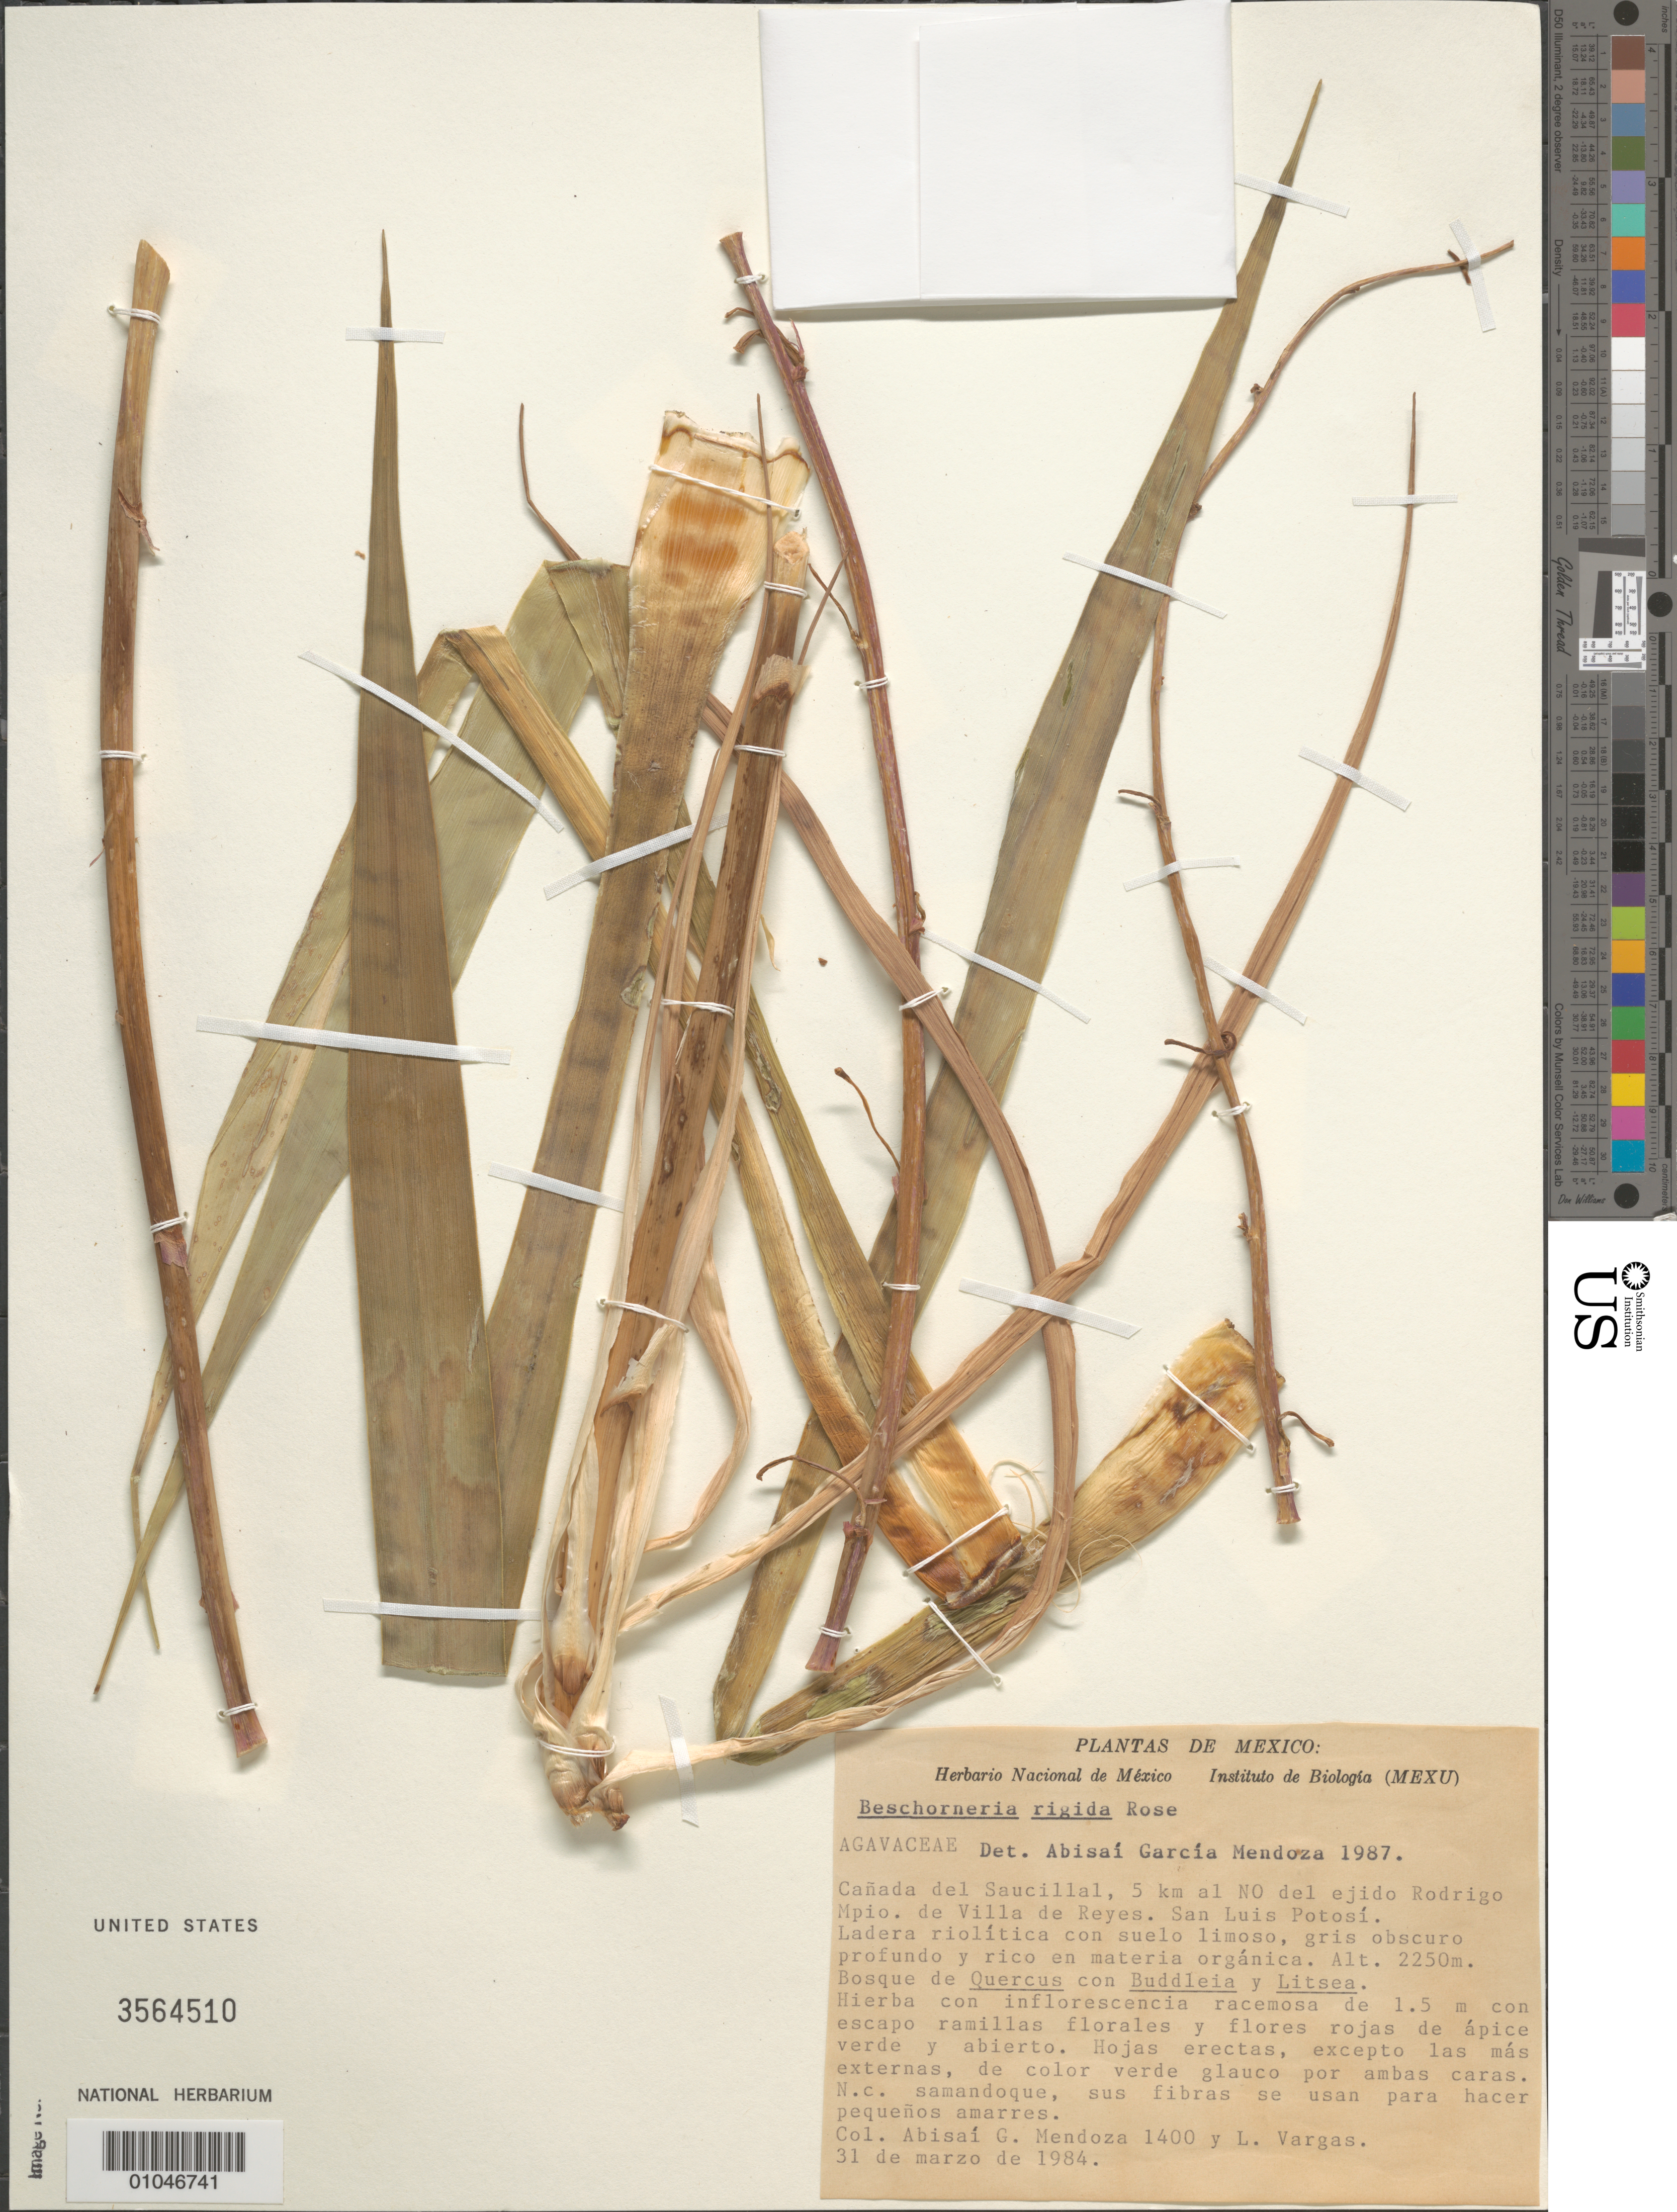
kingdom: Plantae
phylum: Tracheophyta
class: Liliopsida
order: Asparagales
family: Asparagaceae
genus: Beschorneria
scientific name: Beschorneria rigida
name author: Rose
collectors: A. García-Mendoza & L. Vargas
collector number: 1400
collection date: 1984-03-31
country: Mexico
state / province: San Luis Potosí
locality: Canada del Saucillal, 5 km al NO del ejido Rodrigo Mpio. de Villa de Reyes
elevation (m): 2250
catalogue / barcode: US 3564510